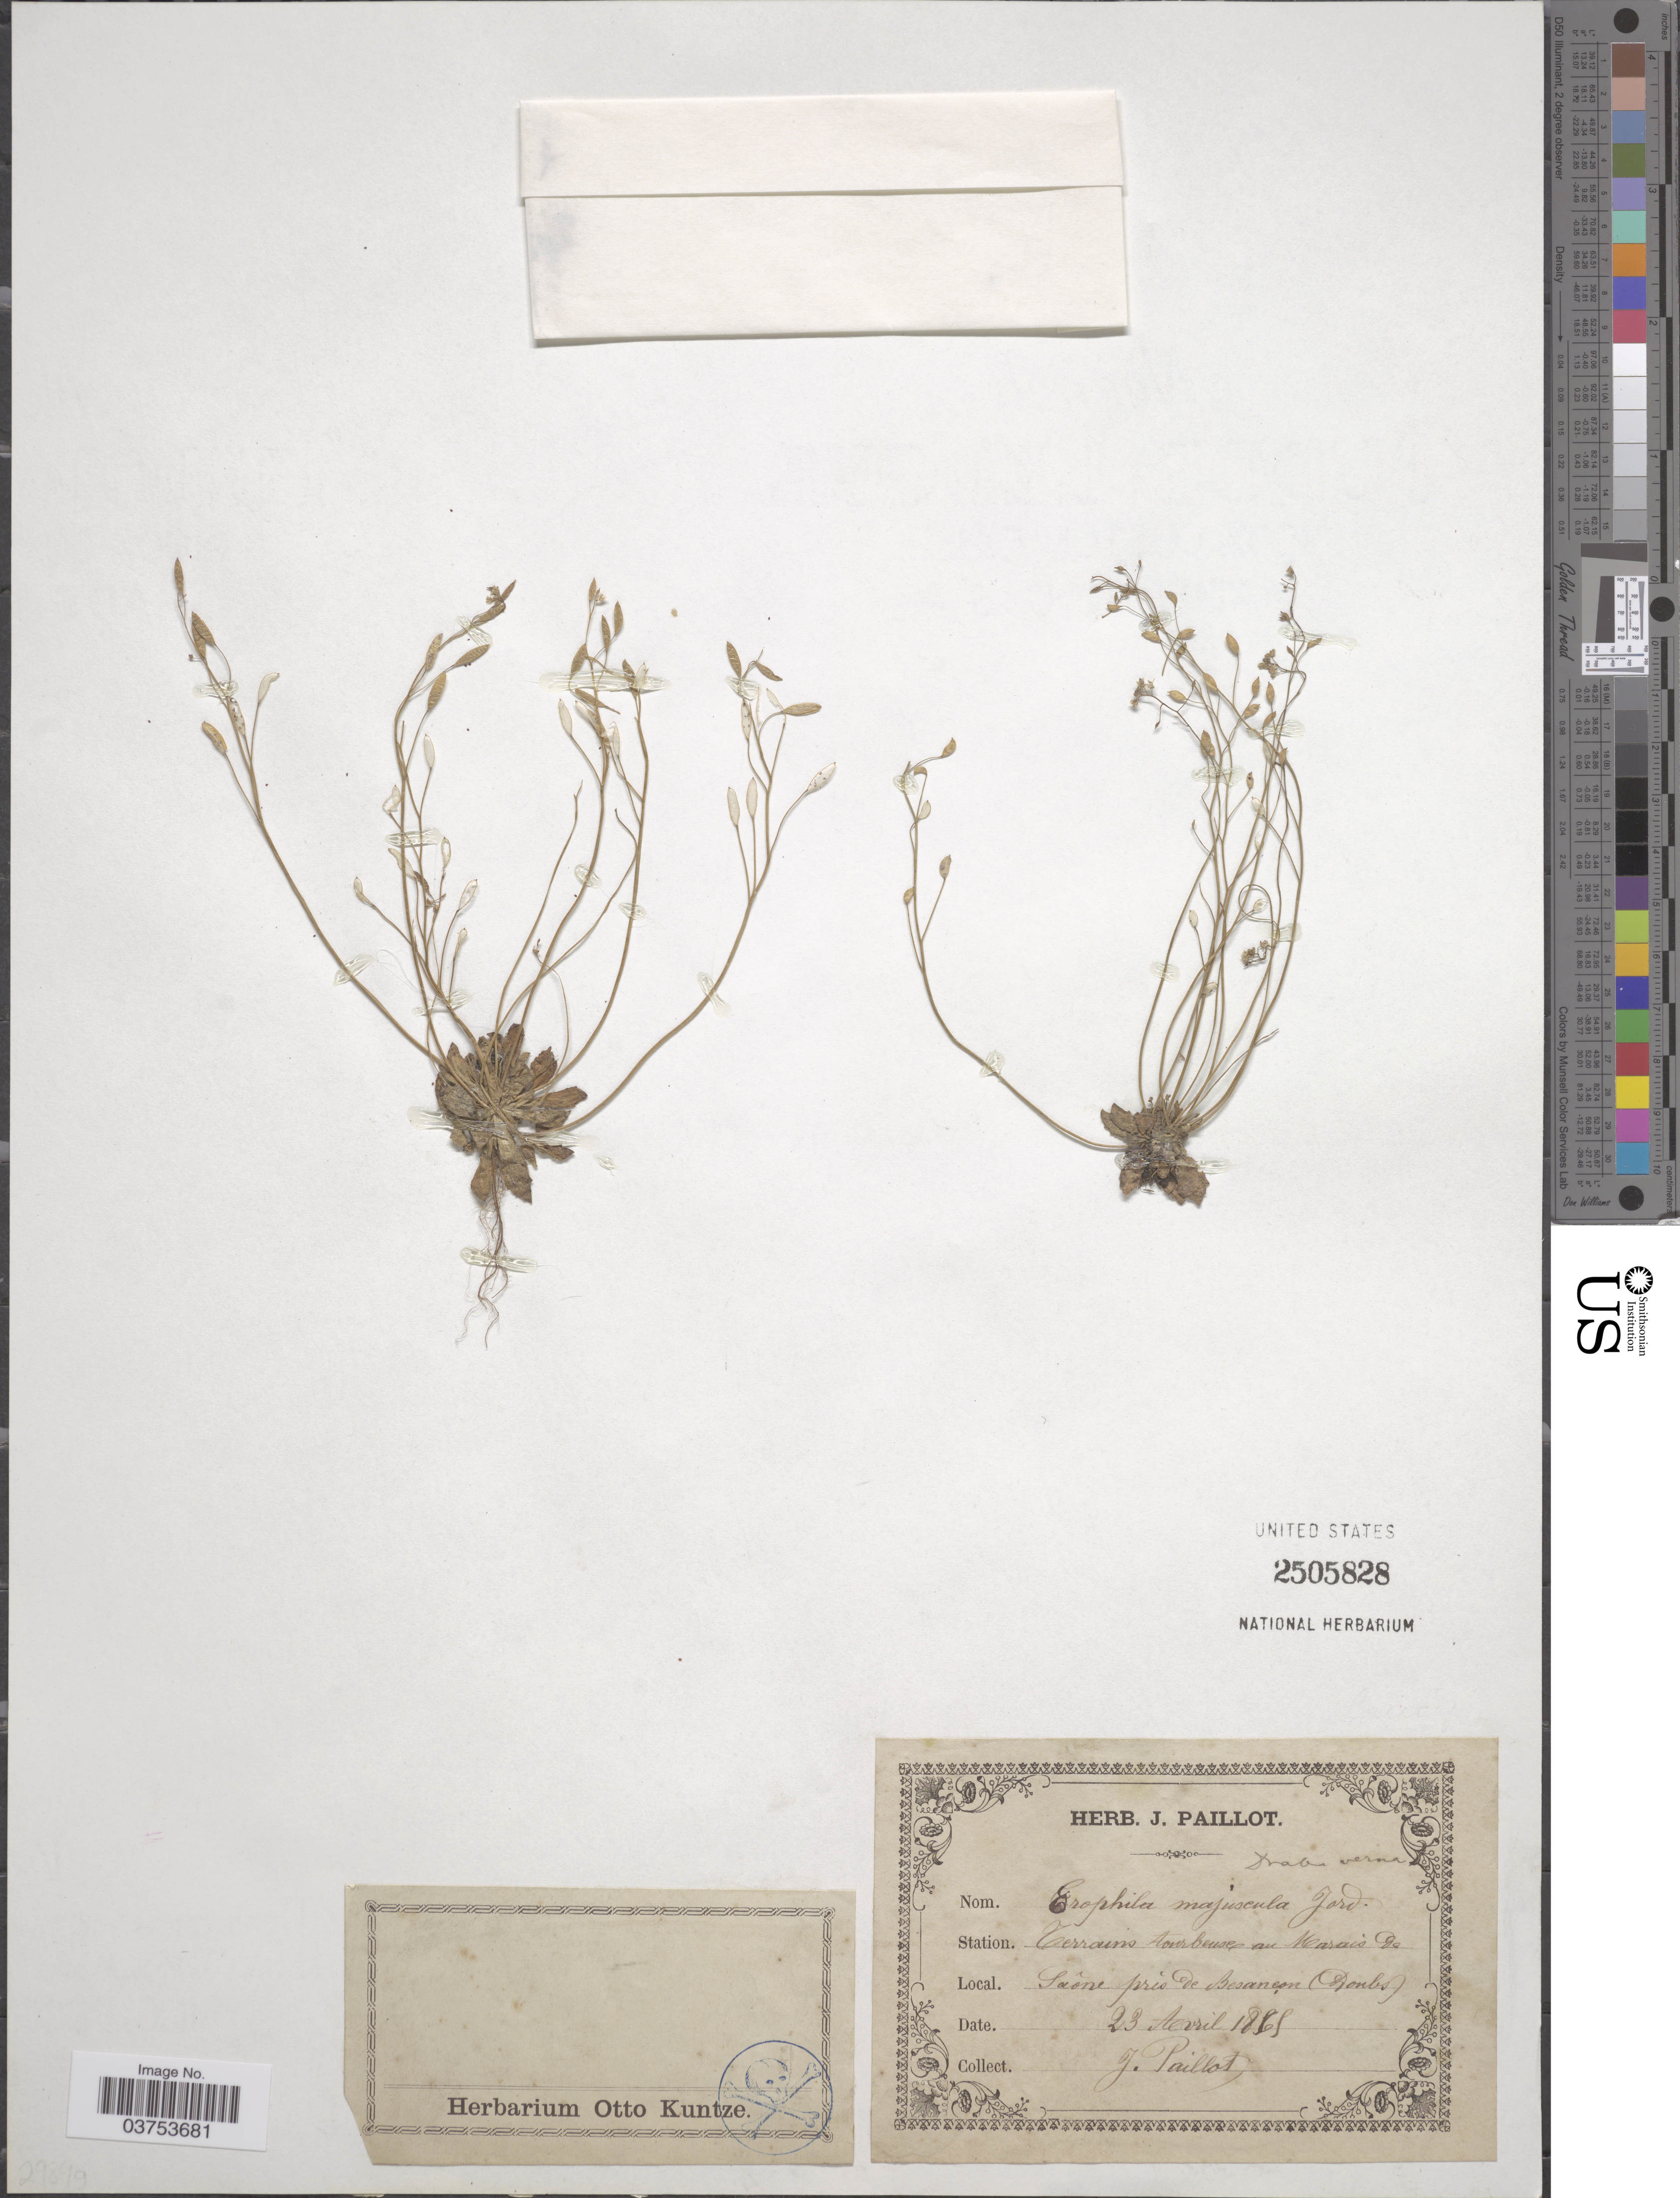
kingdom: Plantae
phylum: Tracheophyta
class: Magnoliopsida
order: Brassicales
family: Brassicaceae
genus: Erophila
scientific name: Erophila verna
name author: (L.) DC.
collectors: J. Paillot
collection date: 1869-04-23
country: France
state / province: Bourgogne-Franche-Comté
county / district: Doubs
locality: Station. Terrains tourbeuses au Marais de Saône pris de Besancon (Doubs).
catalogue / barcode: US 2505828